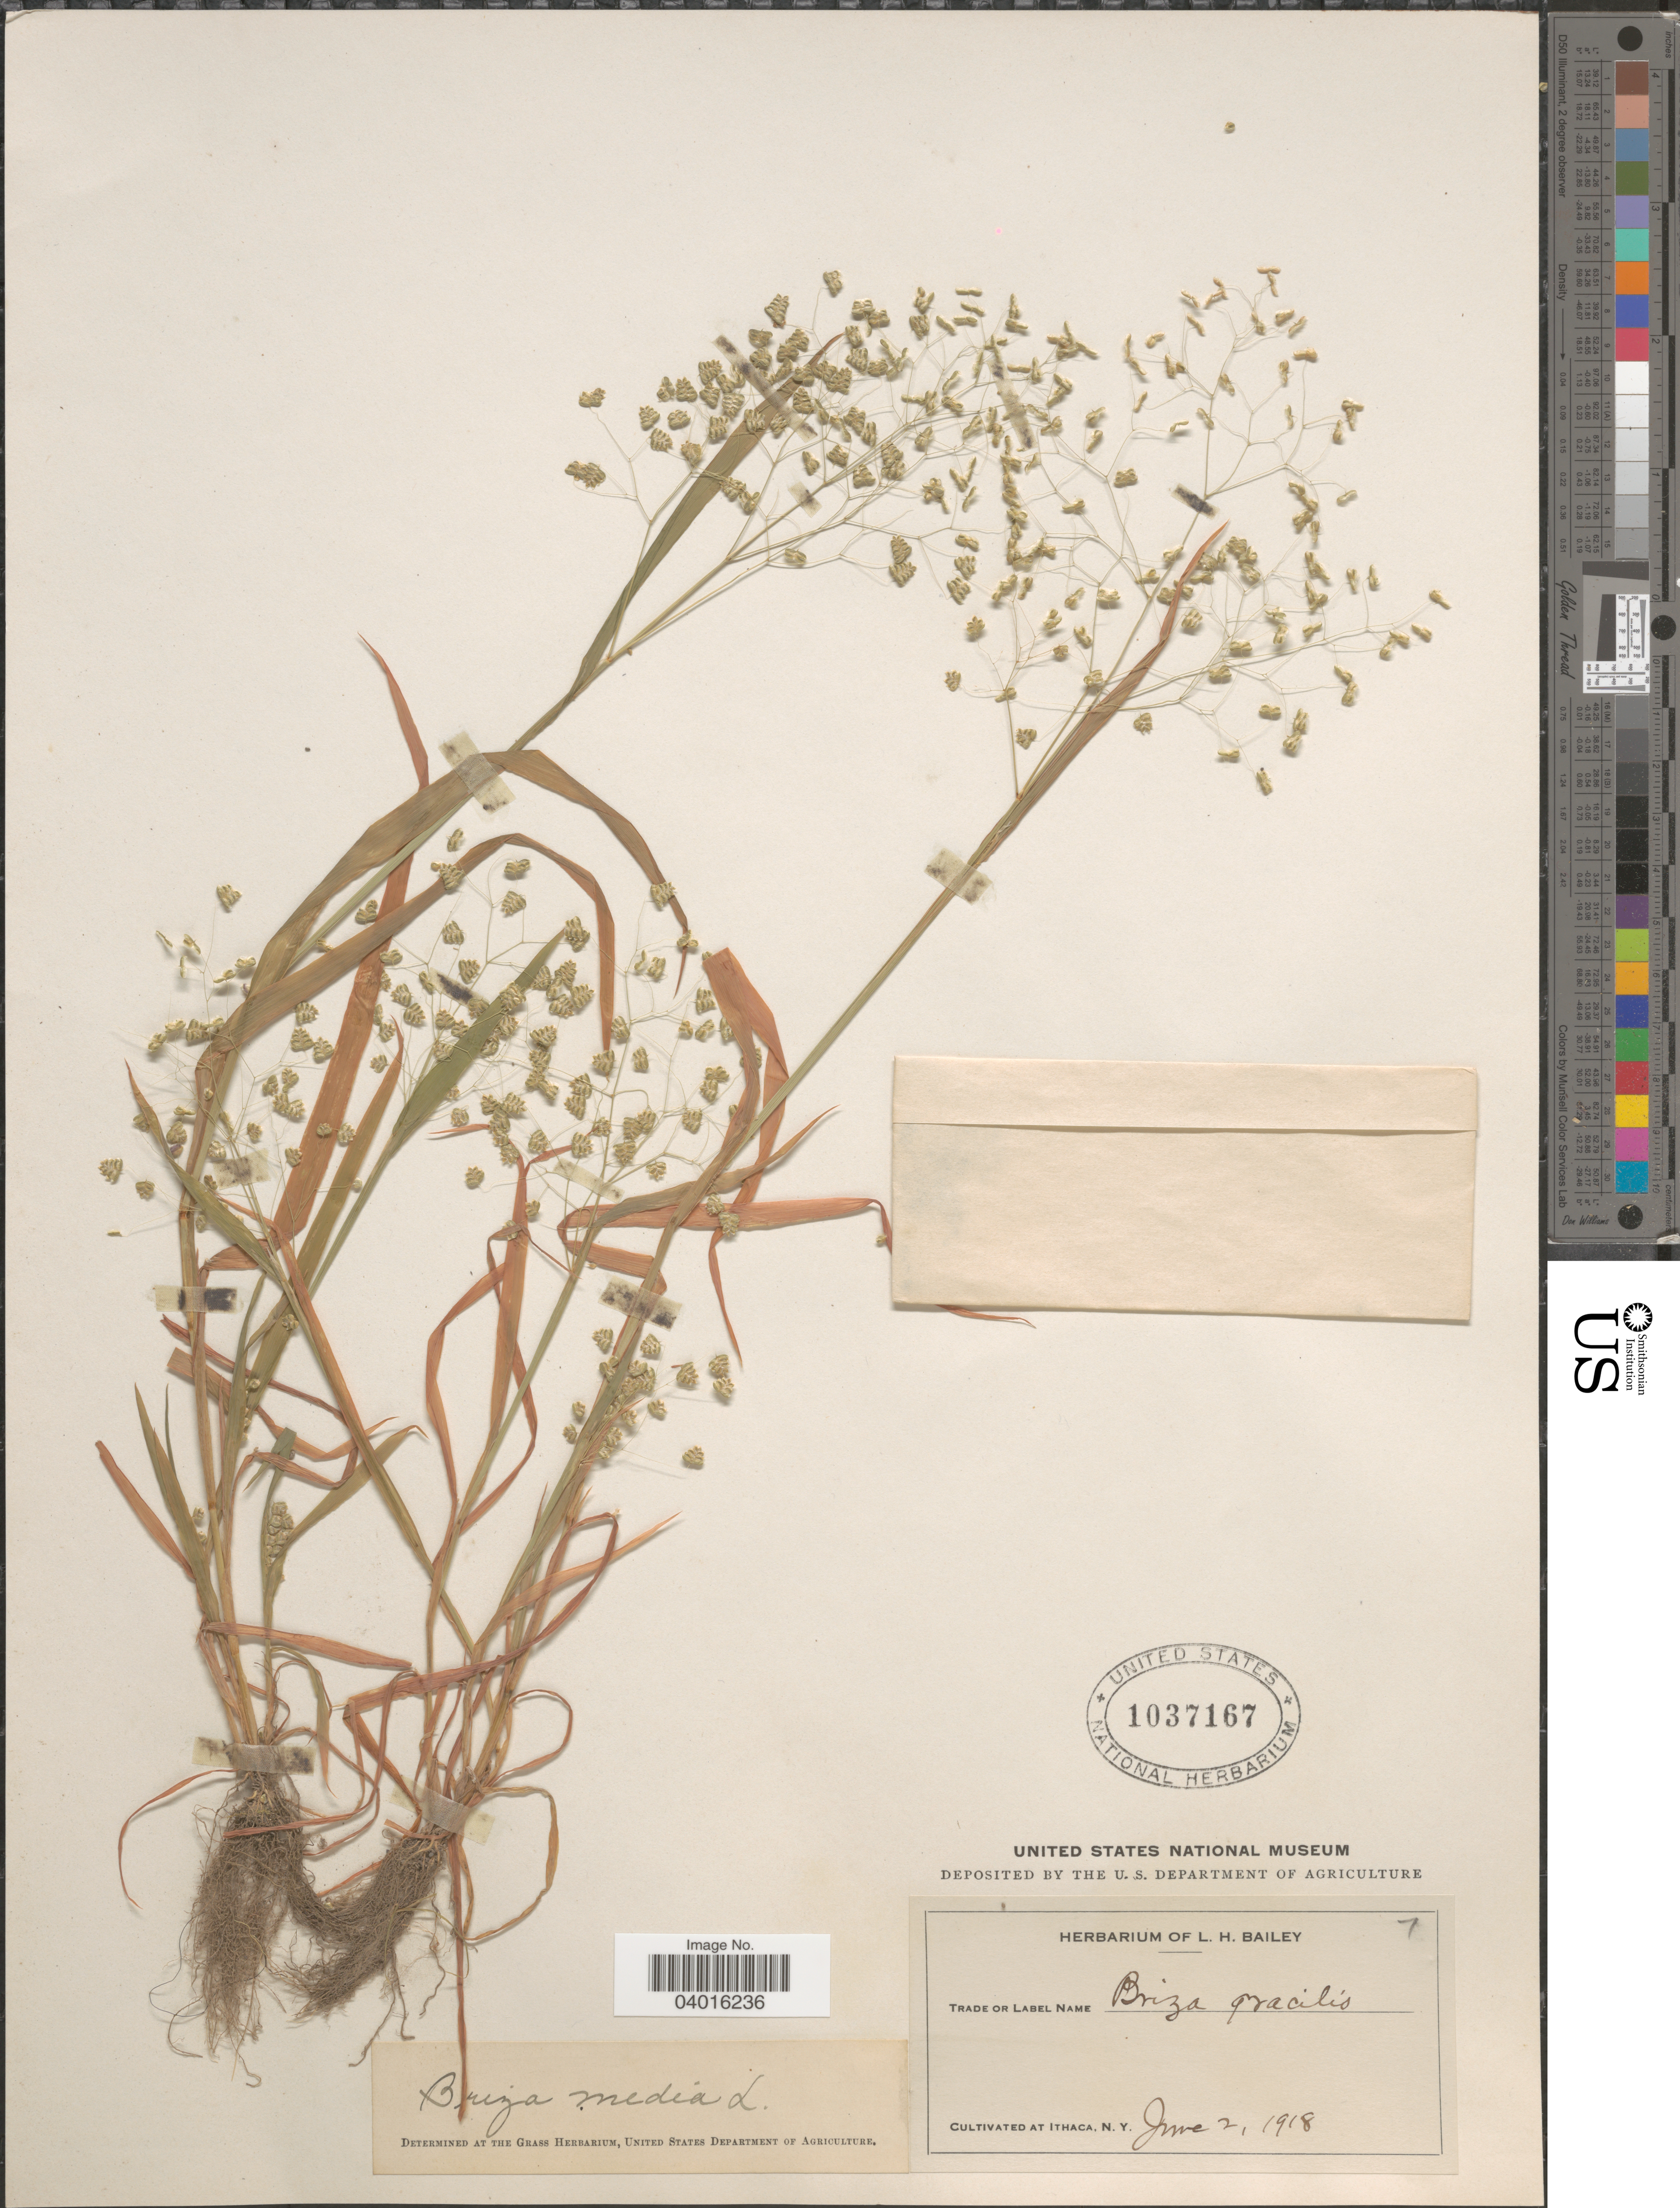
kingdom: Plantae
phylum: Tracheophyta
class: Liliopsida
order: Poales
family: Poaceae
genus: Briza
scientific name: Briza media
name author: L.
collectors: ex herb. L. H. Bailey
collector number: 7?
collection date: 1918-06-02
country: United States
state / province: New York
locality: At Ithaca.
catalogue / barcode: US 1037167